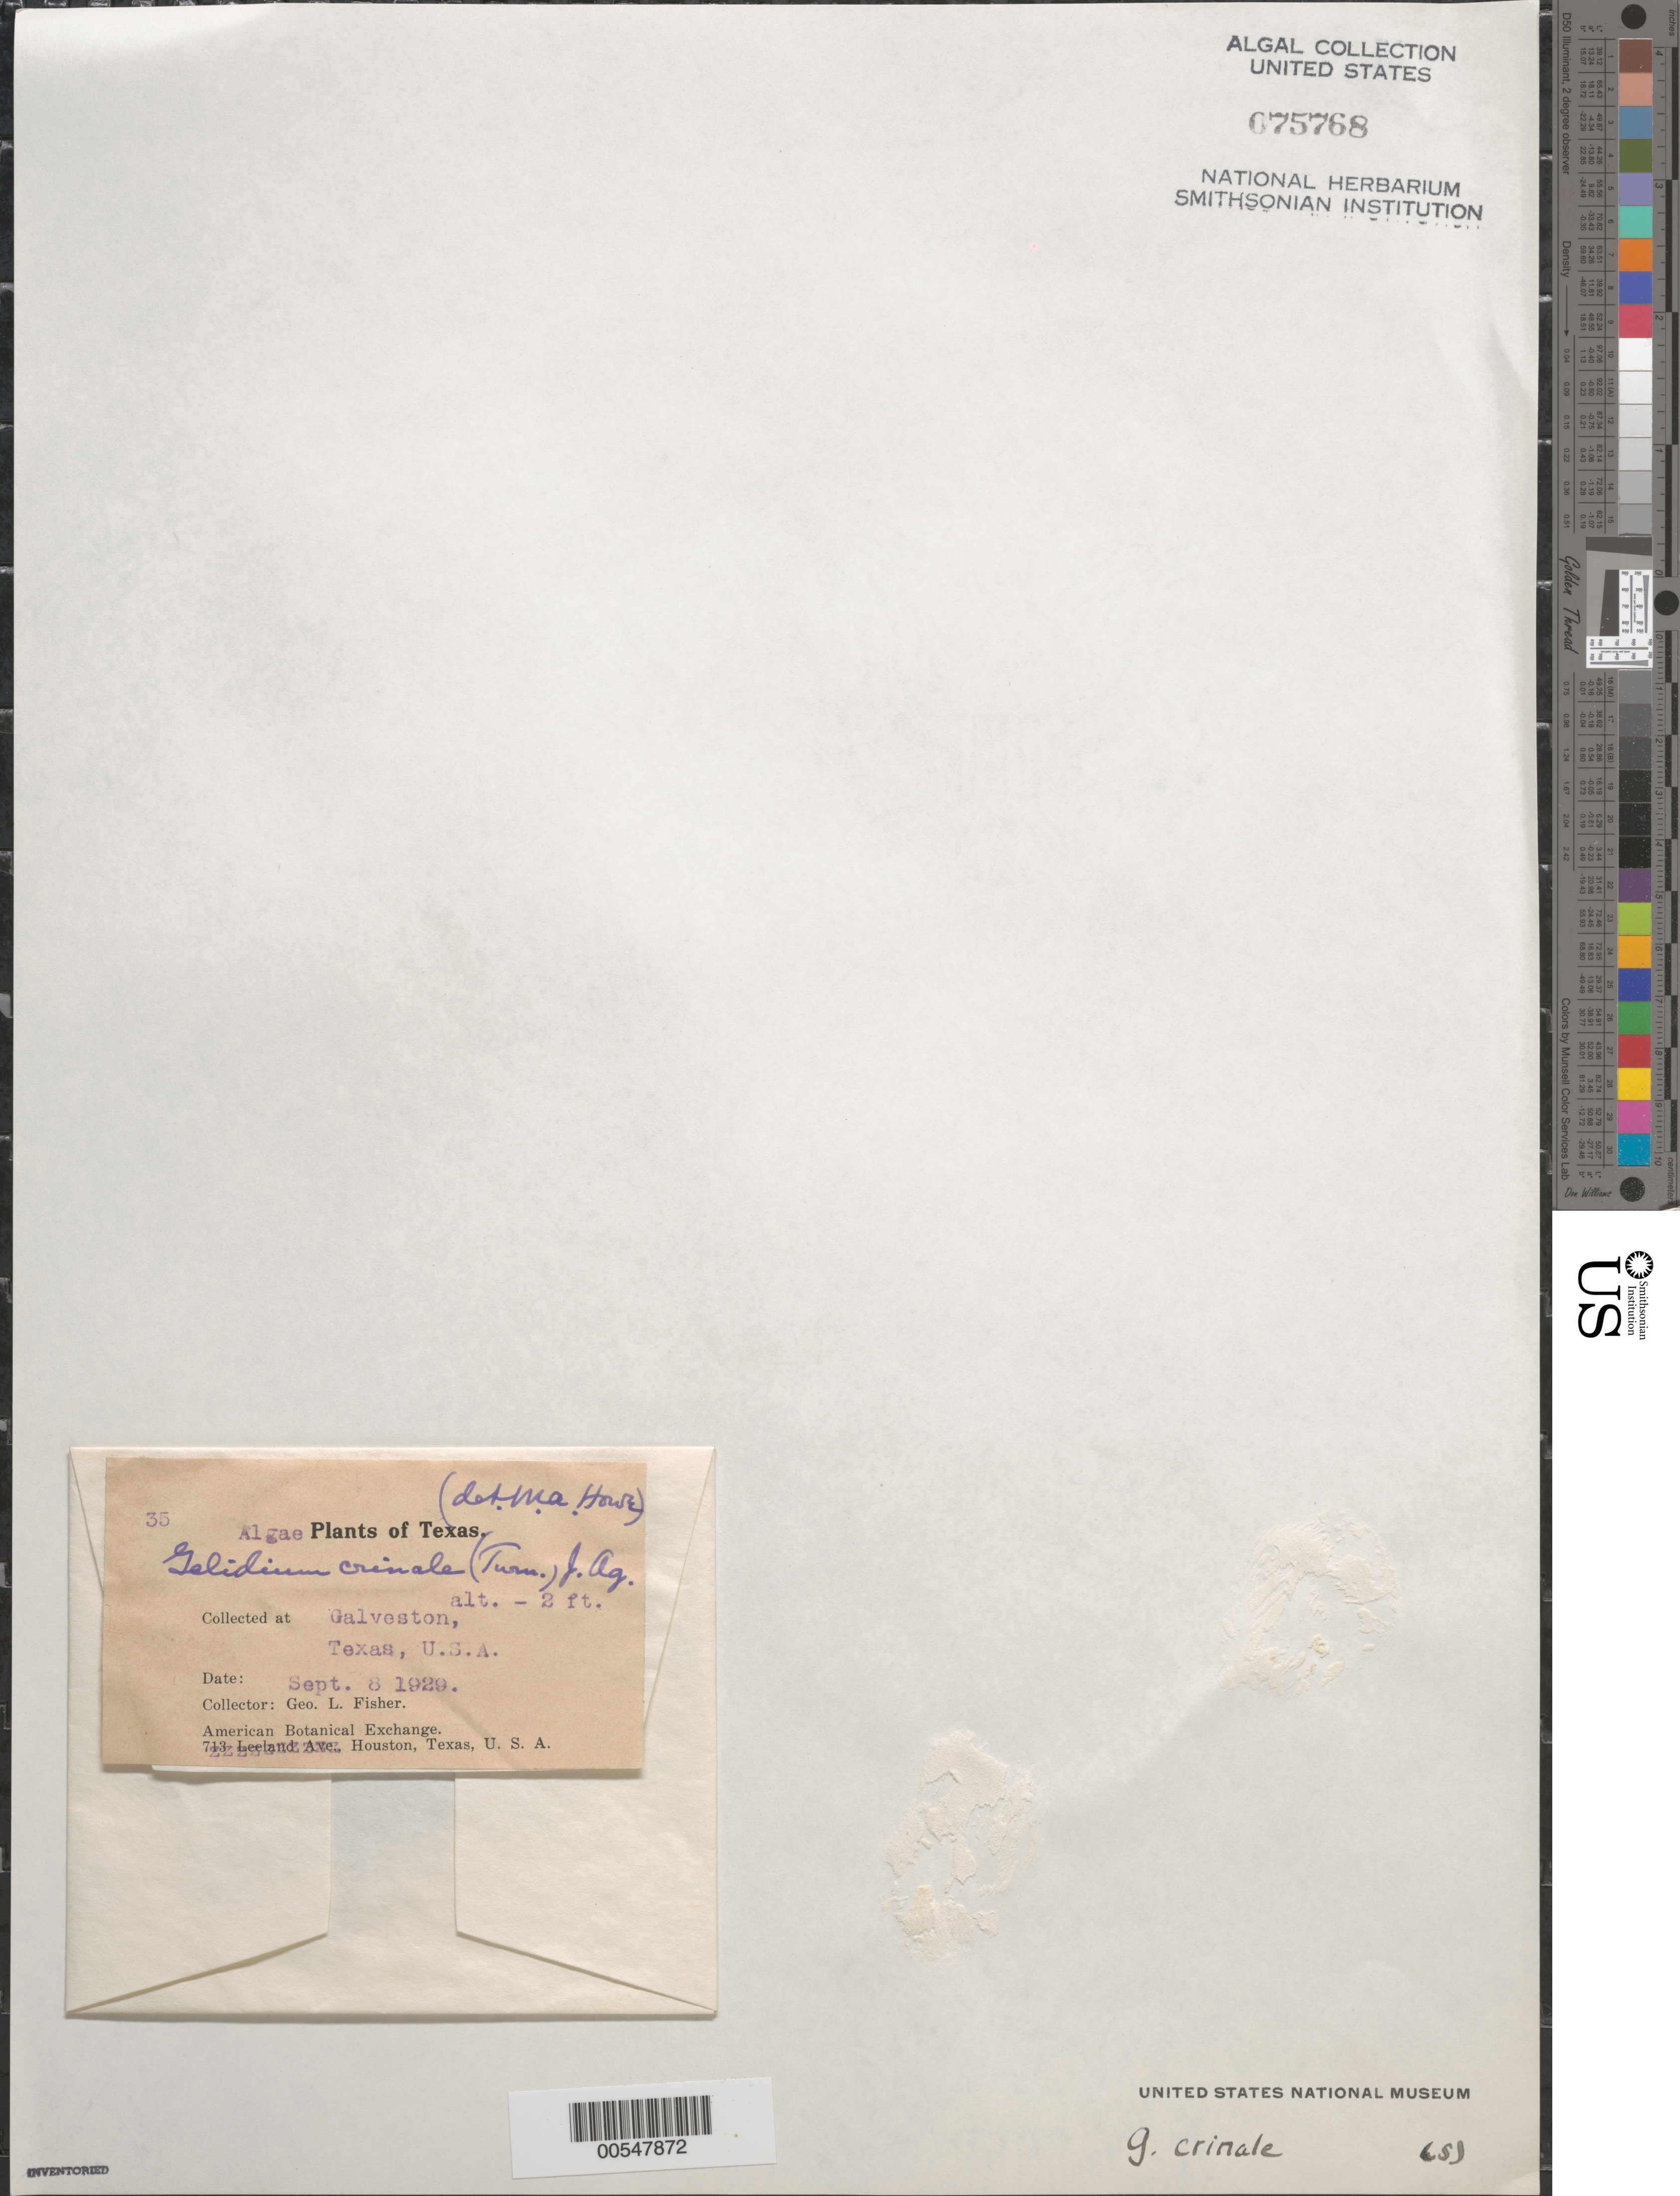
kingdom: Plantae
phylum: Rhodophyta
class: Florideophyceae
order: Gelidiales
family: Gelidiaceae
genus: Gelidium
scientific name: Gelidium crinale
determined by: Howe, M. A.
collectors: G. L. Fisher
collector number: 35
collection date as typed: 08 Sep 1929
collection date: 1929-09-08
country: United States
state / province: Texas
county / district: Galveston County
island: Galveston Island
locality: Galveston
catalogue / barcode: US 75768